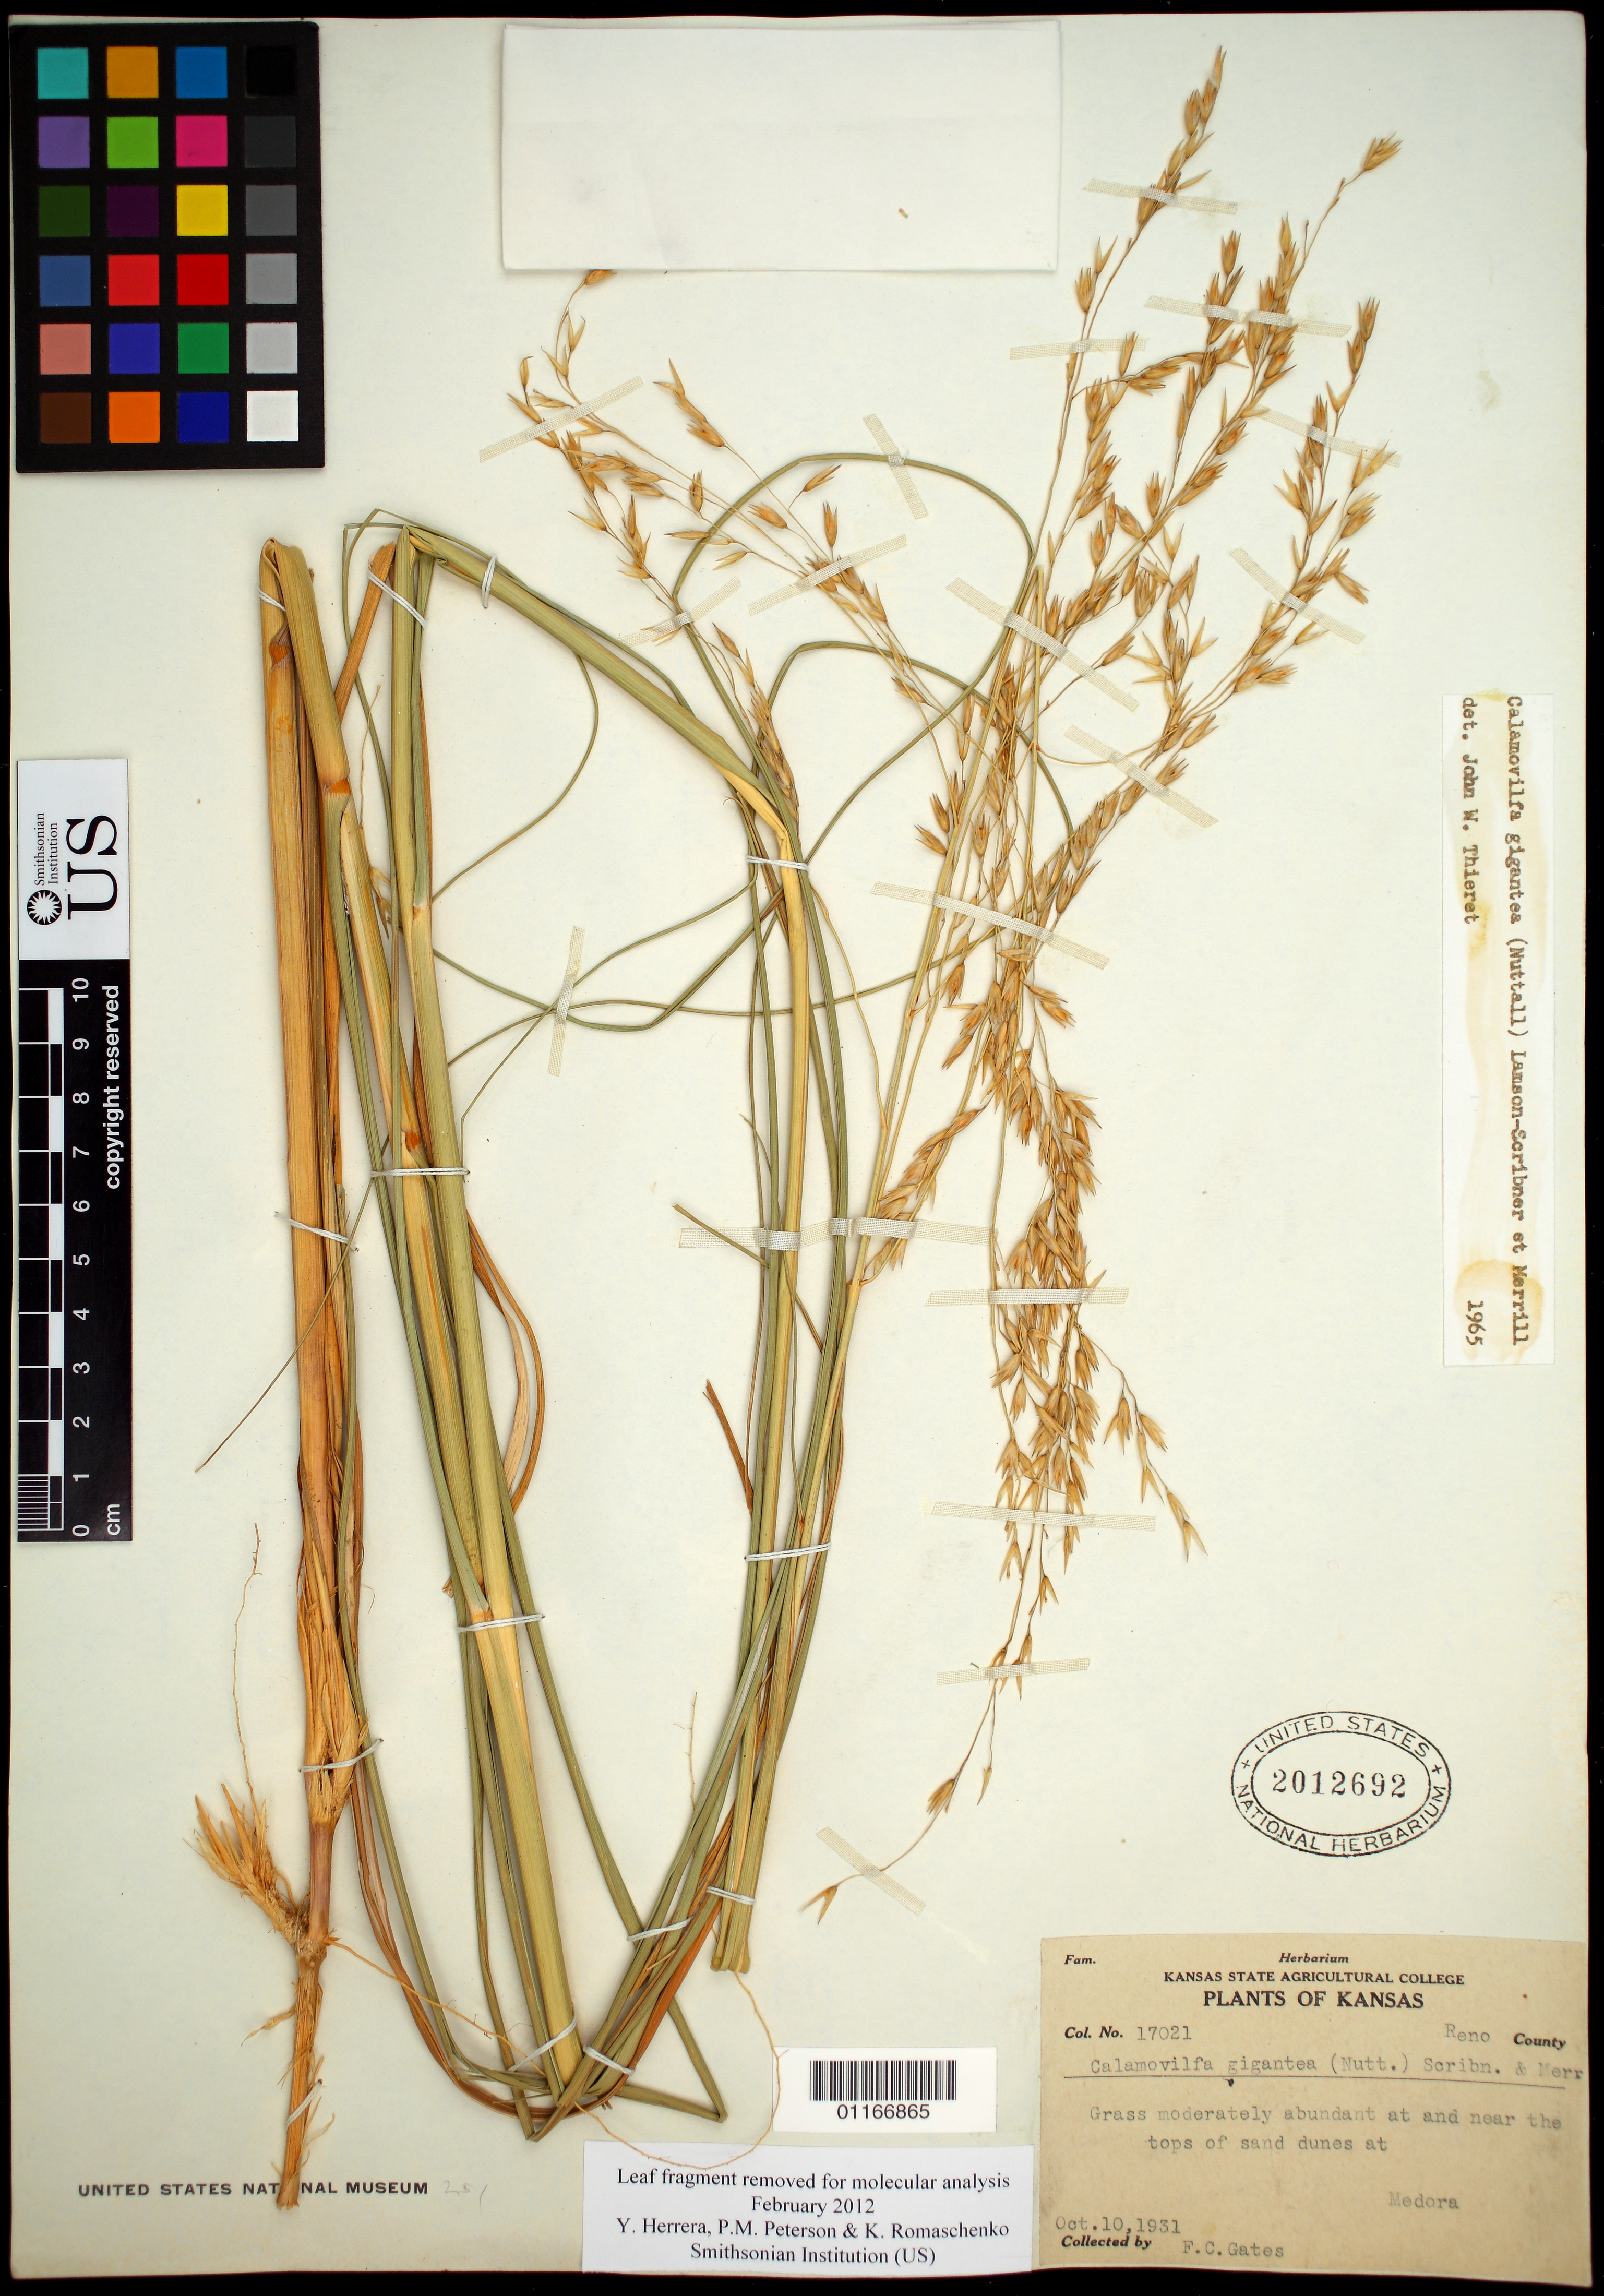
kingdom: Plantae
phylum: Tracheophyta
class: Liliopsida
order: Poales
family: Poaceae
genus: Calamovilfa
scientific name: Calamovilfa longifolia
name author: Scribn. & Southw.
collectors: F. C. Gates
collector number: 17021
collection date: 1931-10-10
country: United States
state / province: Kansas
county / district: Reno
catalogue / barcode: US 2012692